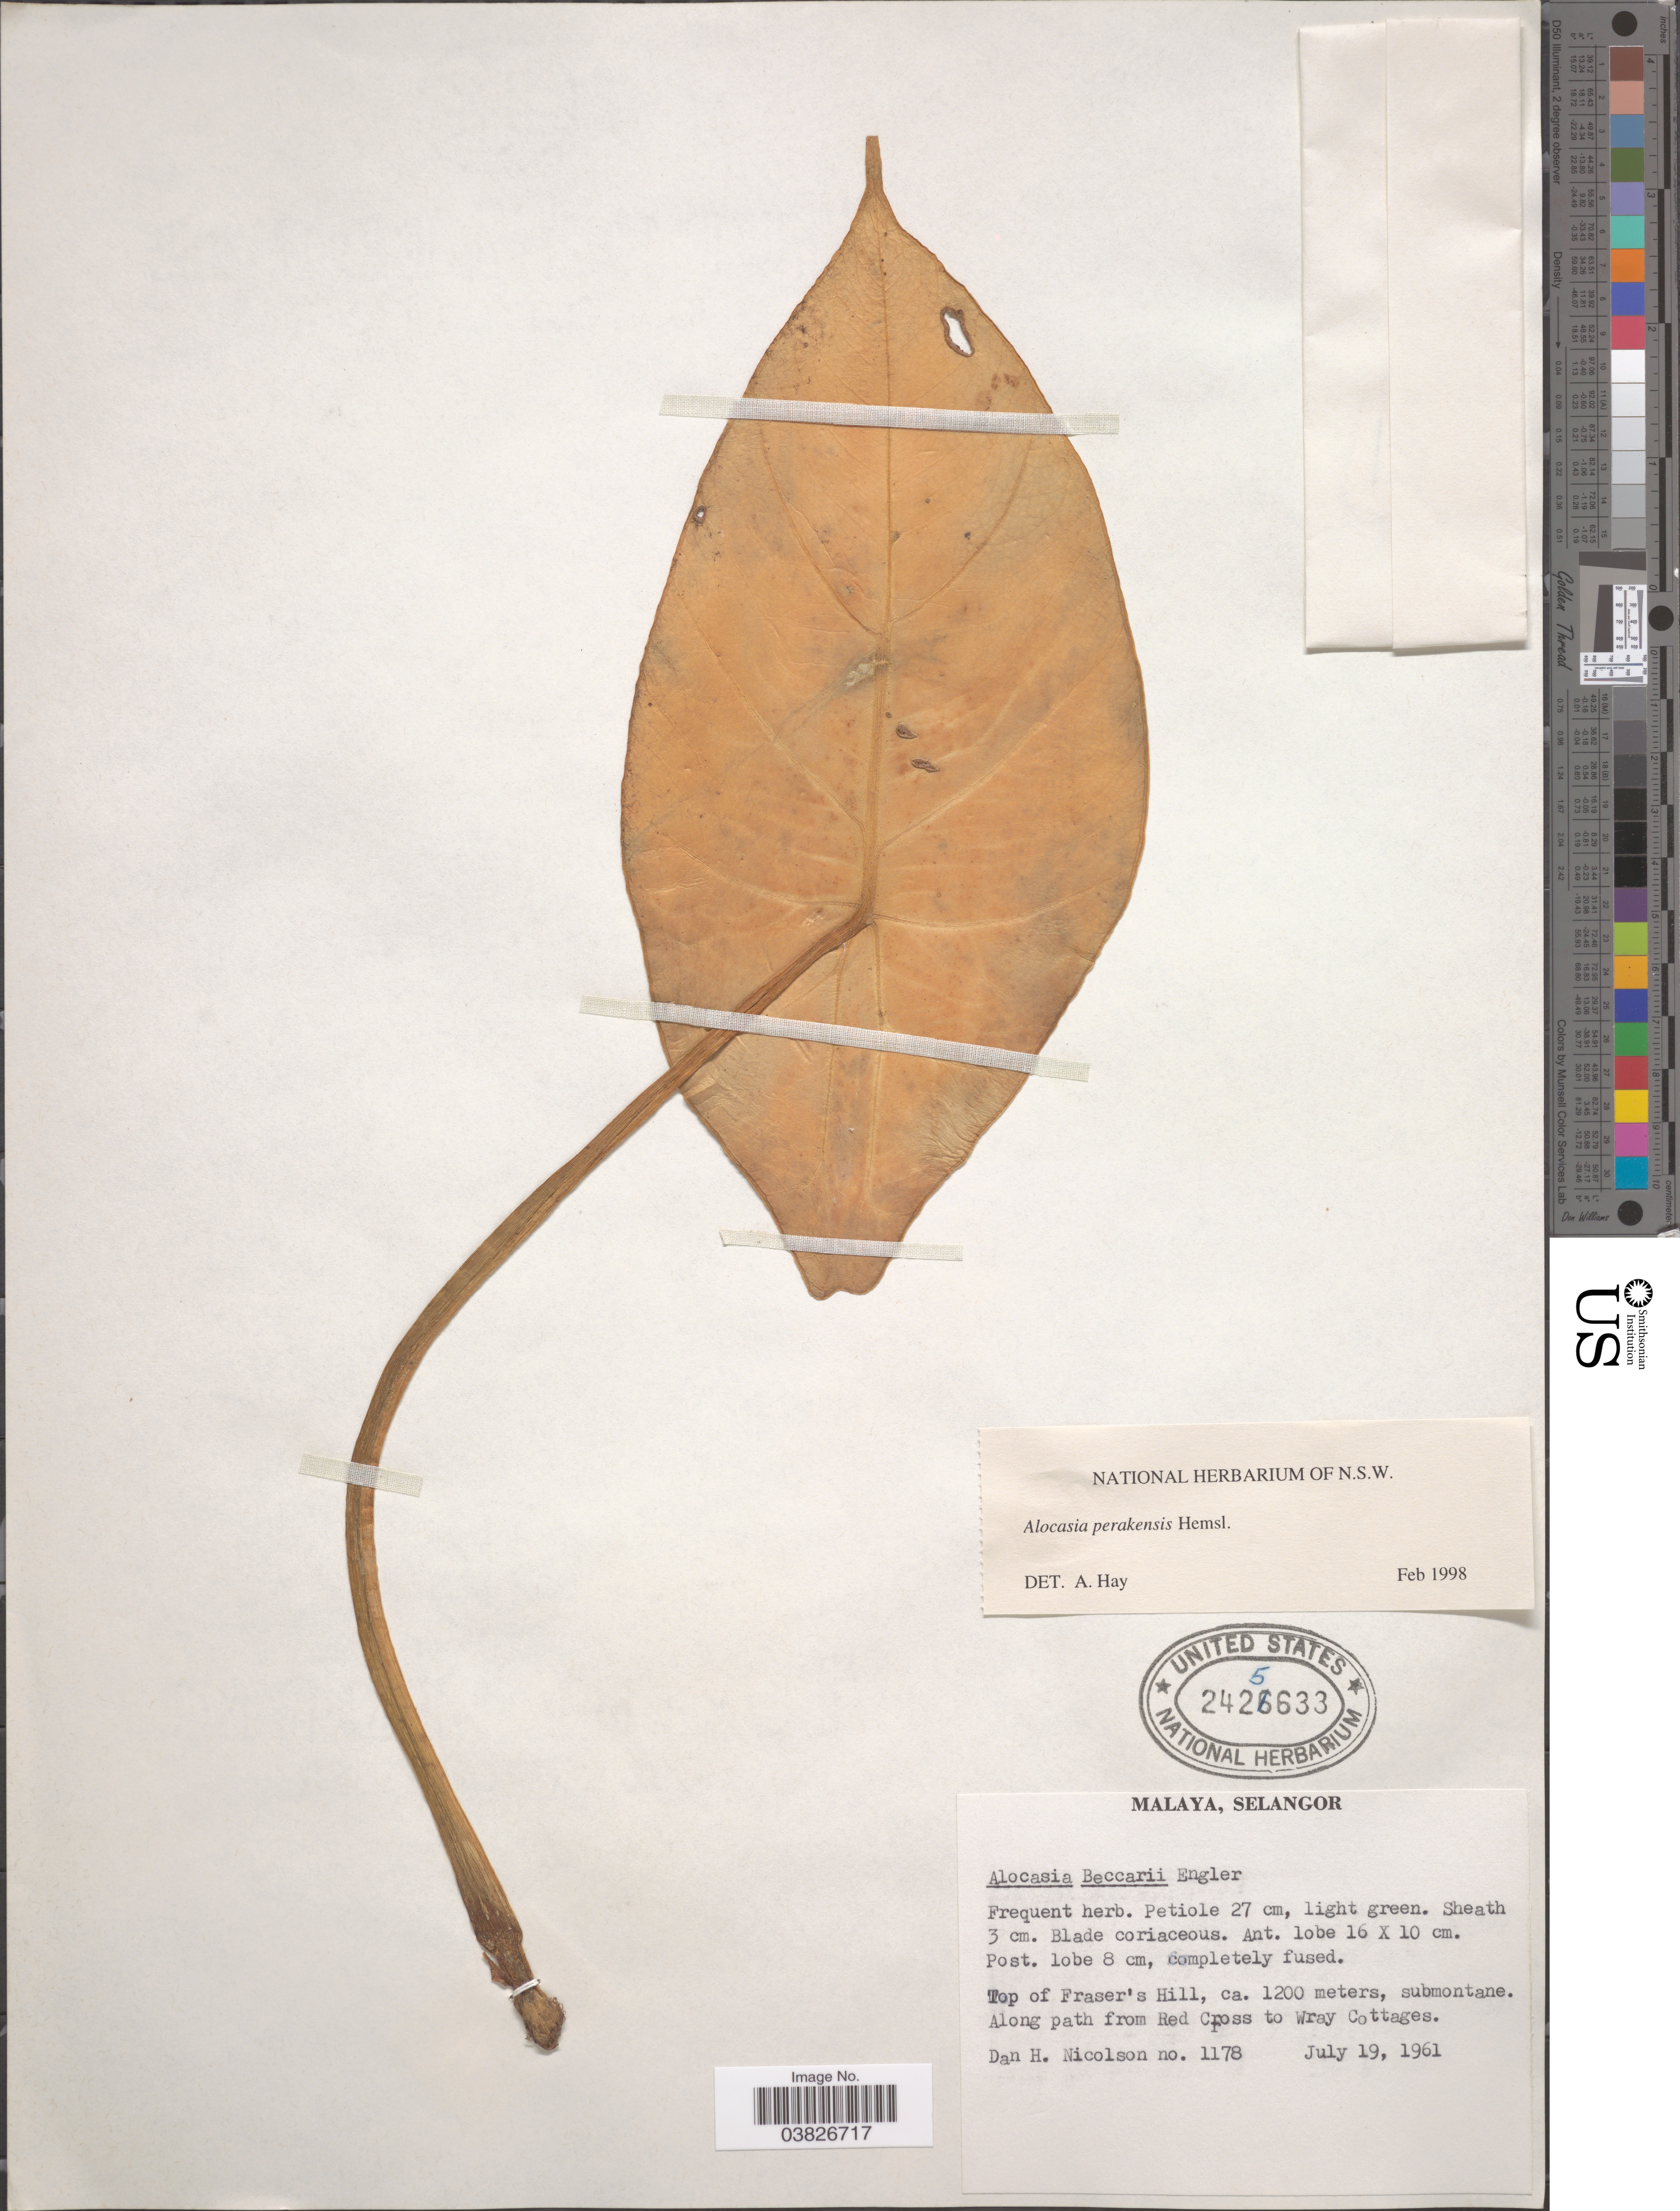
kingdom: Plantae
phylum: Tracheophyta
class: Liliopsida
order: Alismatales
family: Araceae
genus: Alocasia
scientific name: Alocasia perakensis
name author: Hemsl.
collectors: D. H. Nicolson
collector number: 1178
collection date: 1961-07-19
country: Malaysia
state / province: Selangor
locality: Malaya. Top of Fraser's Hill. Along path from Red Cross to Wray Cottages.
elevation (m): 1200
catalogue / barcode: US 2425633